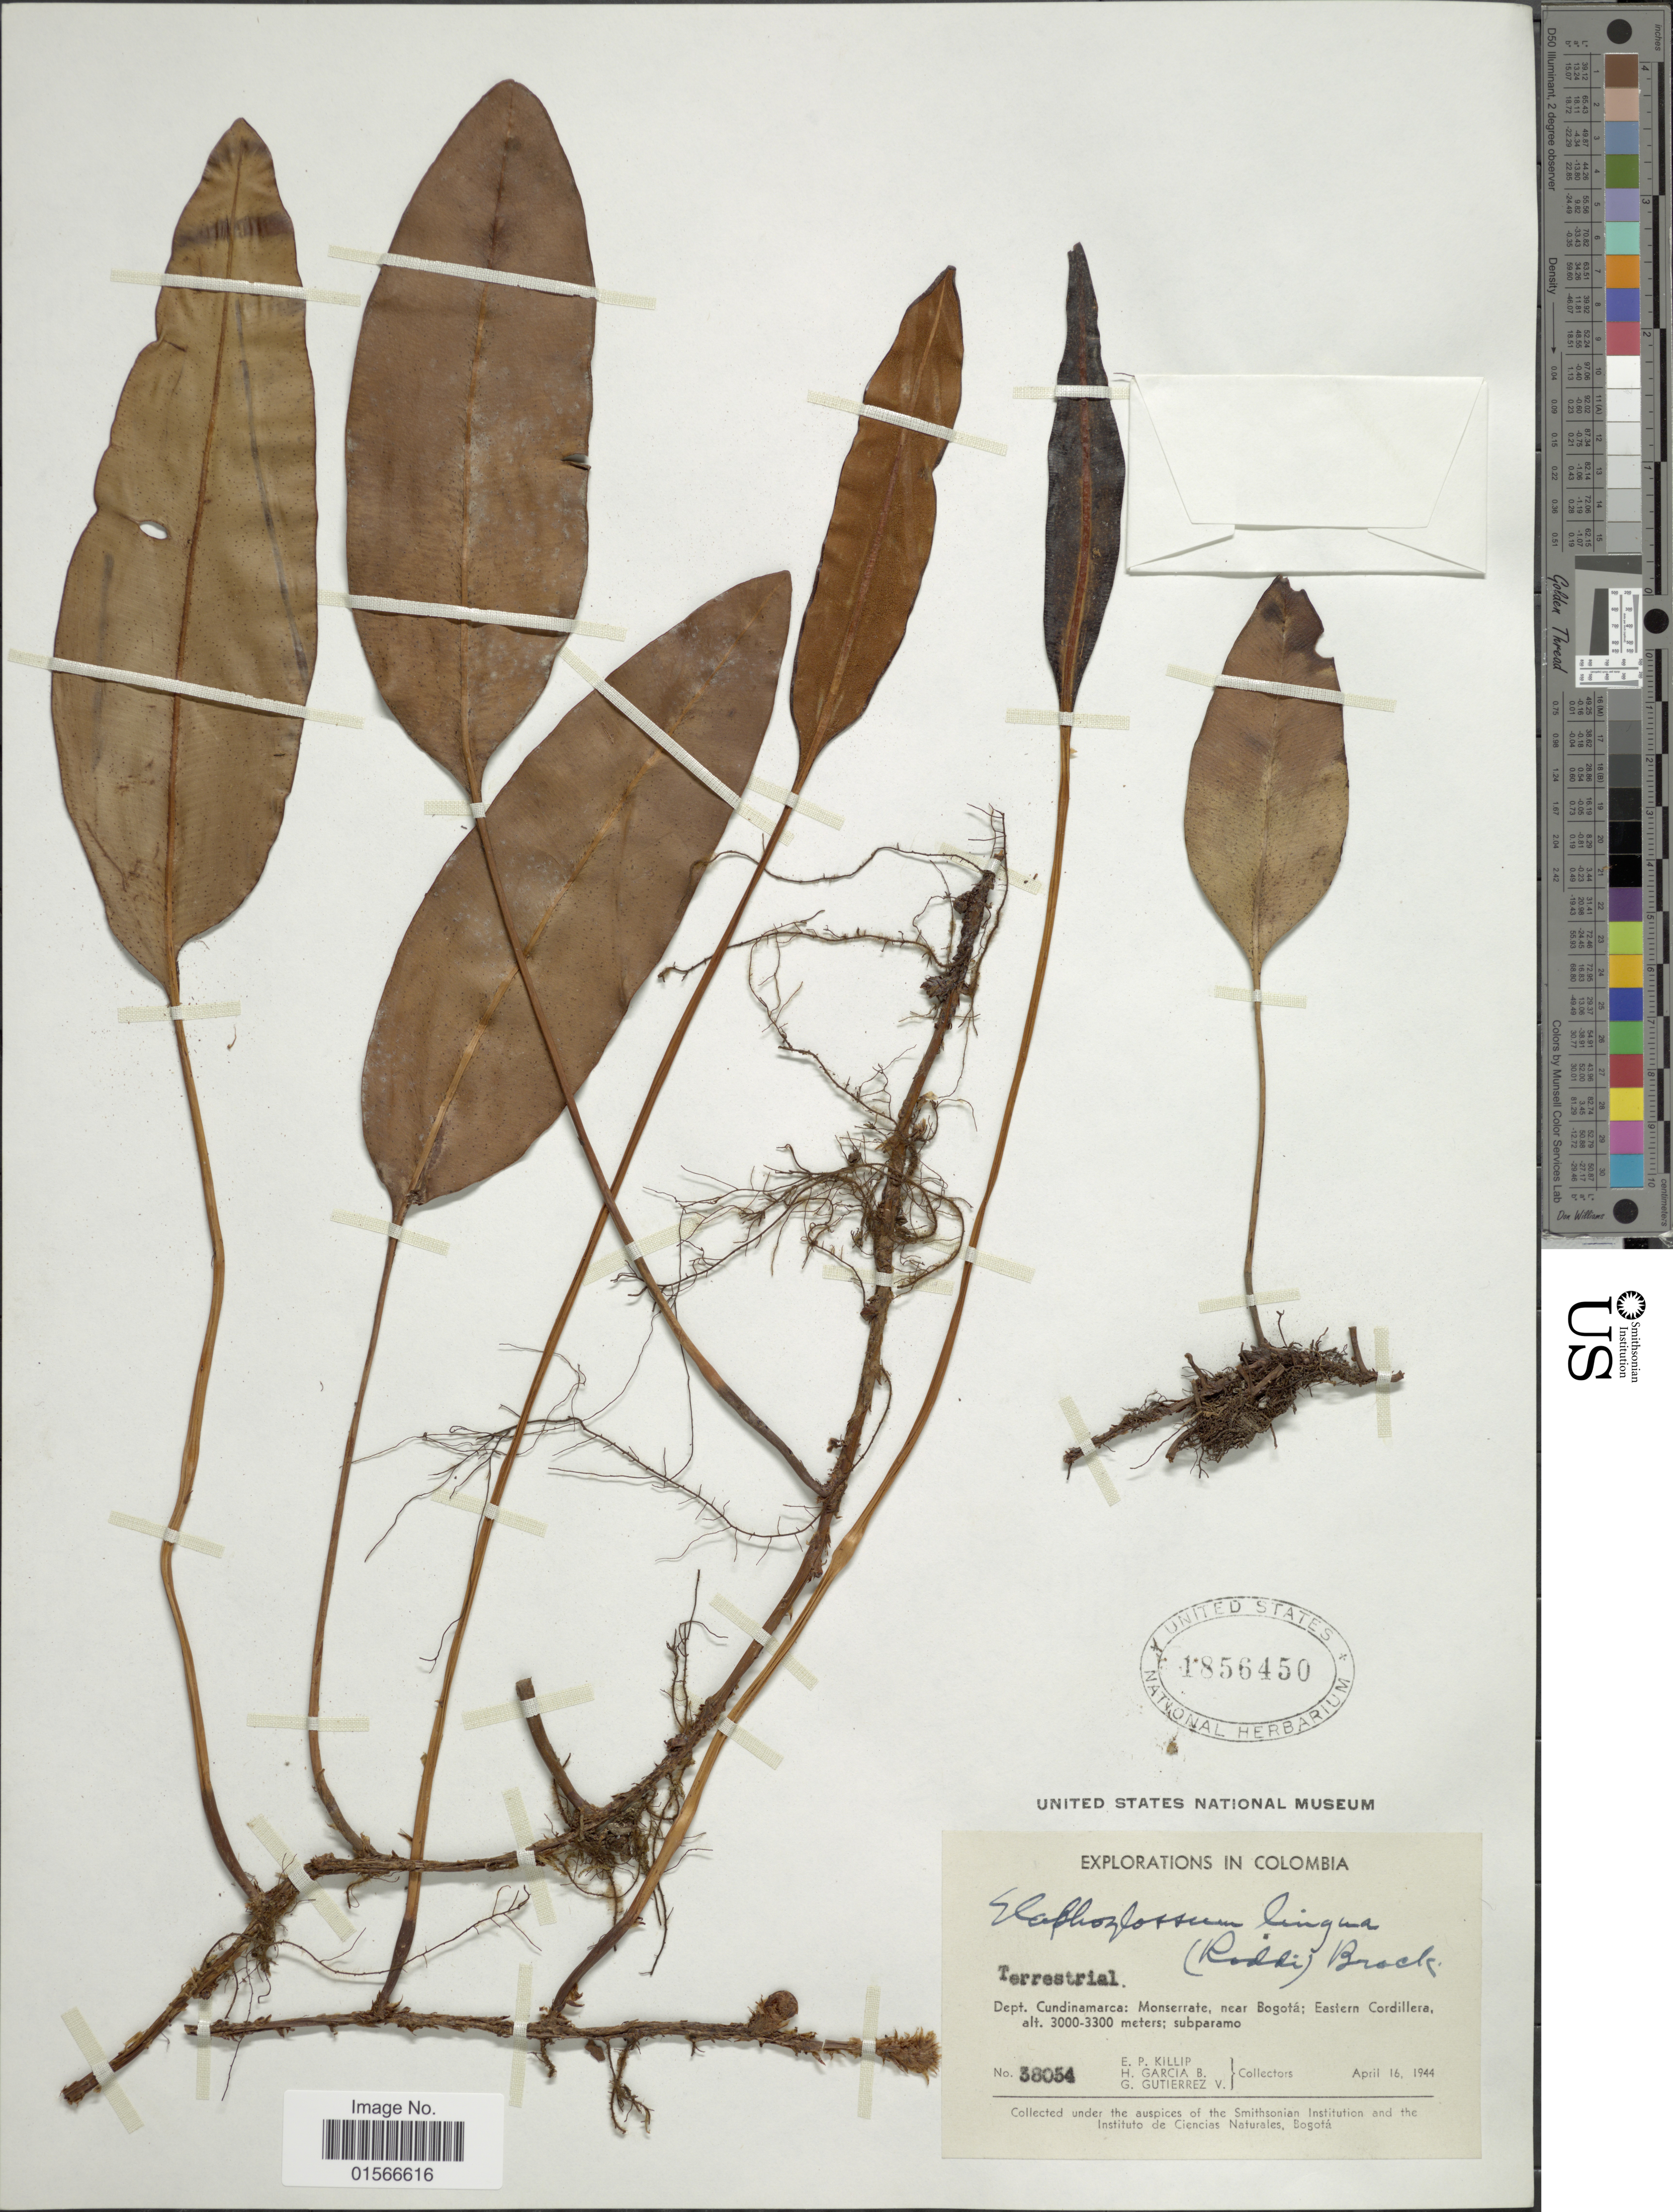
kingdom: Plantae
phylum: Tracheophyta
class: Polypodiopsida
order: Polypodiales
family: Dryopteridaceae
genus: Elaphoglossum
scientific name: Elaphoglossum glossophyllum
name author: Hieron.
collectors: E. P. Killip, H. García Barriga & G. Gutiérrez V.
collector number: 38054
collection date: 1944-04-16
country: Colombia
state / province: Cundinamarca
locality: Dept. Cundinamarca: Monserrate, near Bogotá; Eastern Cordillera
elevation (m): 3000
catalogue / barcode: US 1856450